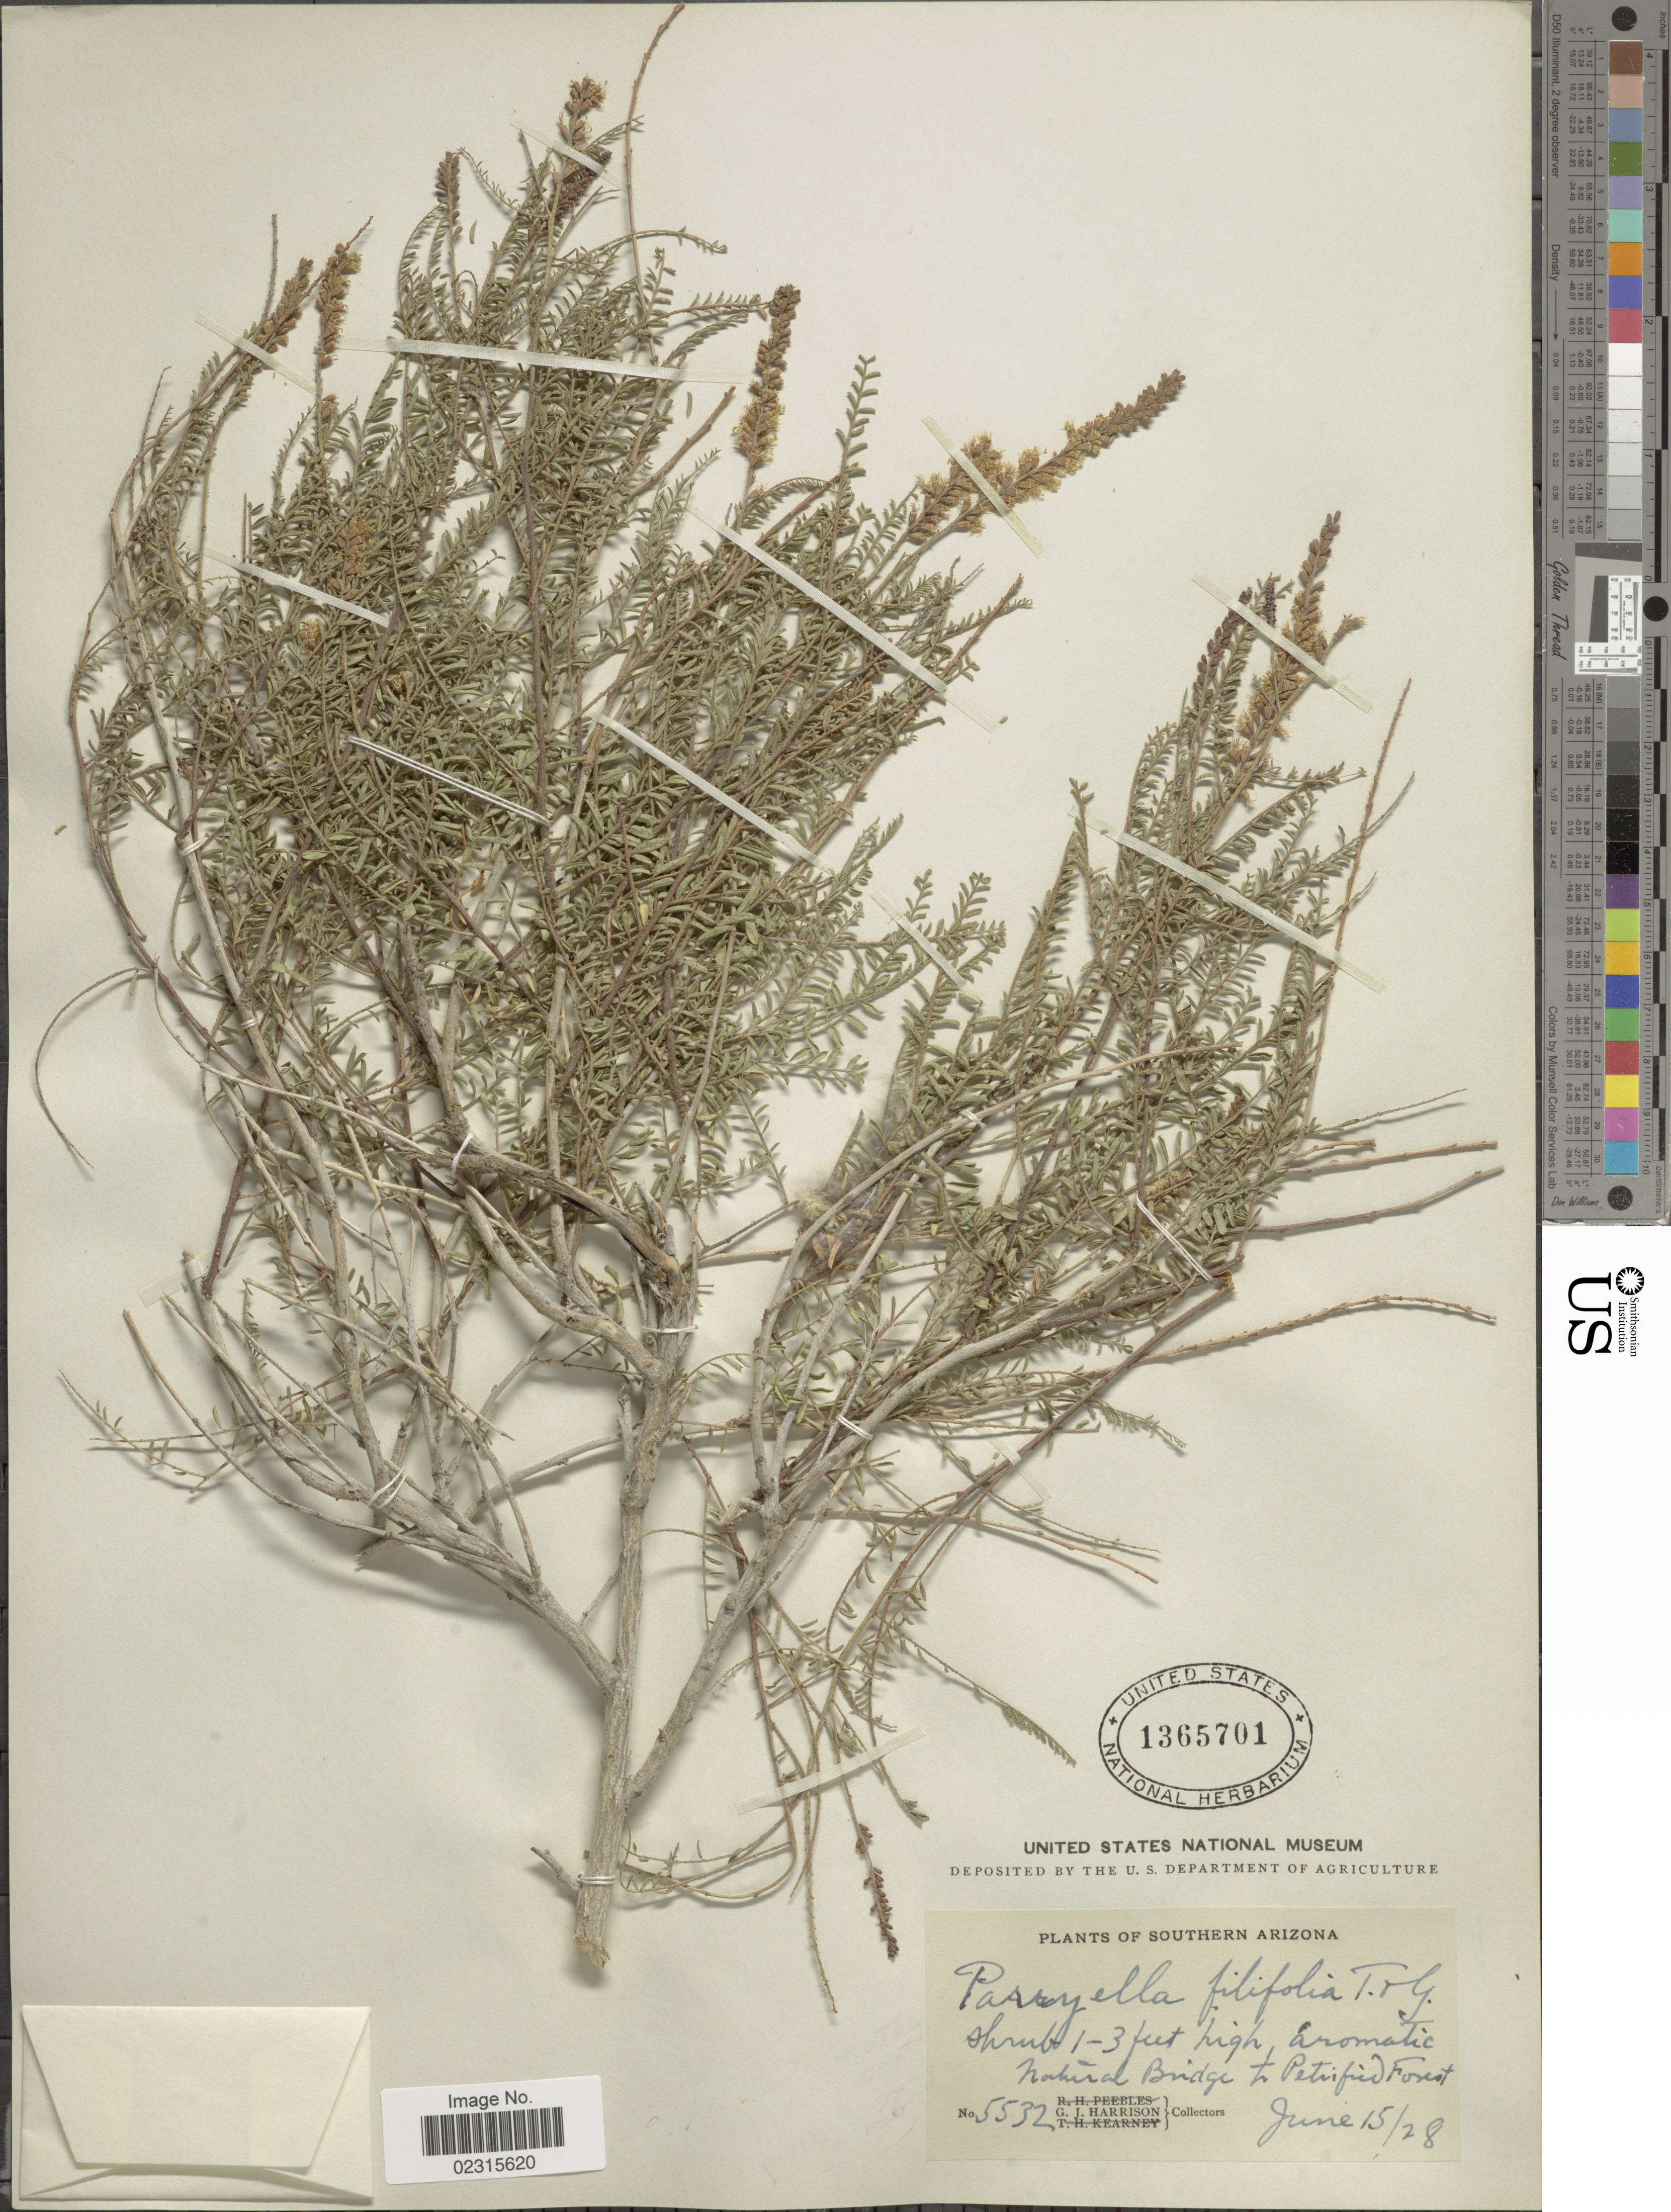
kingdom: Plantae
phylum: Tracheophyta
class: Magnoliopsida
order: Fabales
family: Fabaceae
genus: Parryella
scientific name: Parryella filifolia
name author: Torr. & A. Gray ex A. Gray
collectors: G. J. Harrison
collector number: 5532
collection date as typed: Transcribed d/m/y: 15/6/28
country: United States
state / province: Arizona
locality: Southern Arizona, Natural Bridge to Petrified Forest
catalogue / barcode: US 1365701